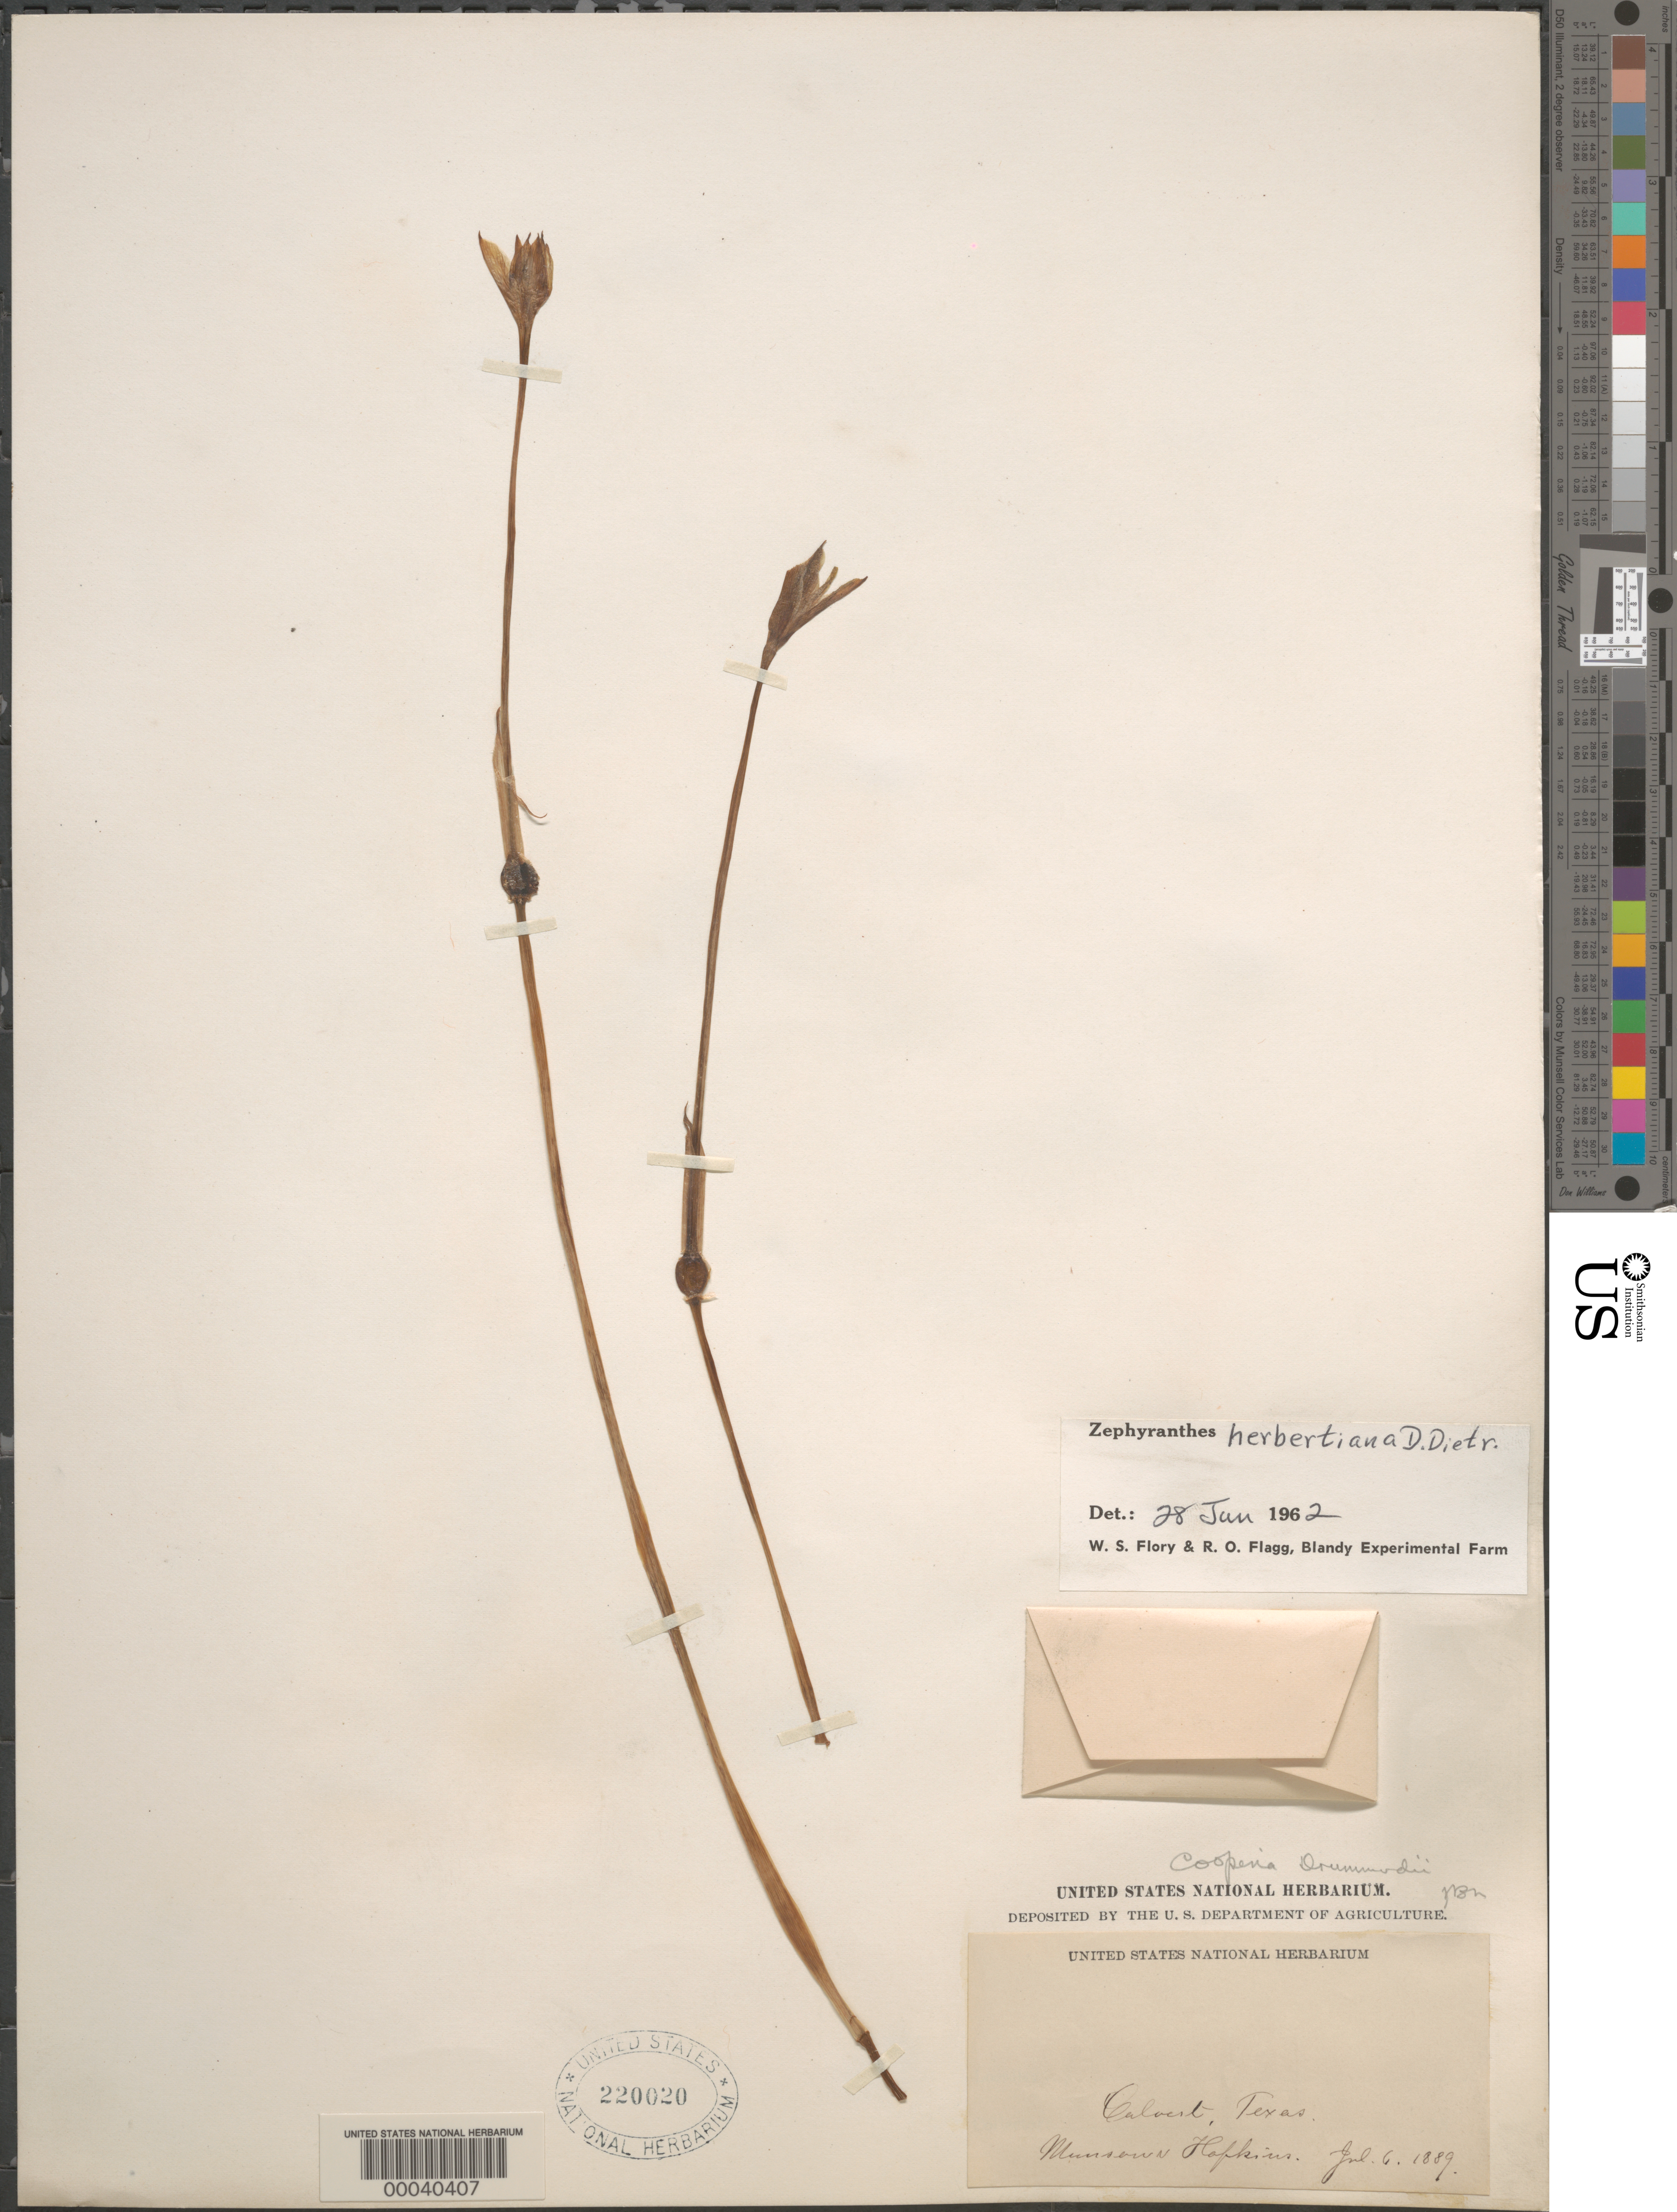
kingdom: Plantae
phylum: Tracheophyta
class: Liliopsida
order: Asparagales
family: Amaryllidaceae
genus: Zephyranthes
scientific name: Zephyranthes herbertiana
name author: D. Dietr.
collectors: M. Hopkins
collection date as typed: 06 Jul 1889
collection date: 1889-07-06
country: United States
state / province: Texas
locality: Calvert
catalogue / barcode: US 220020